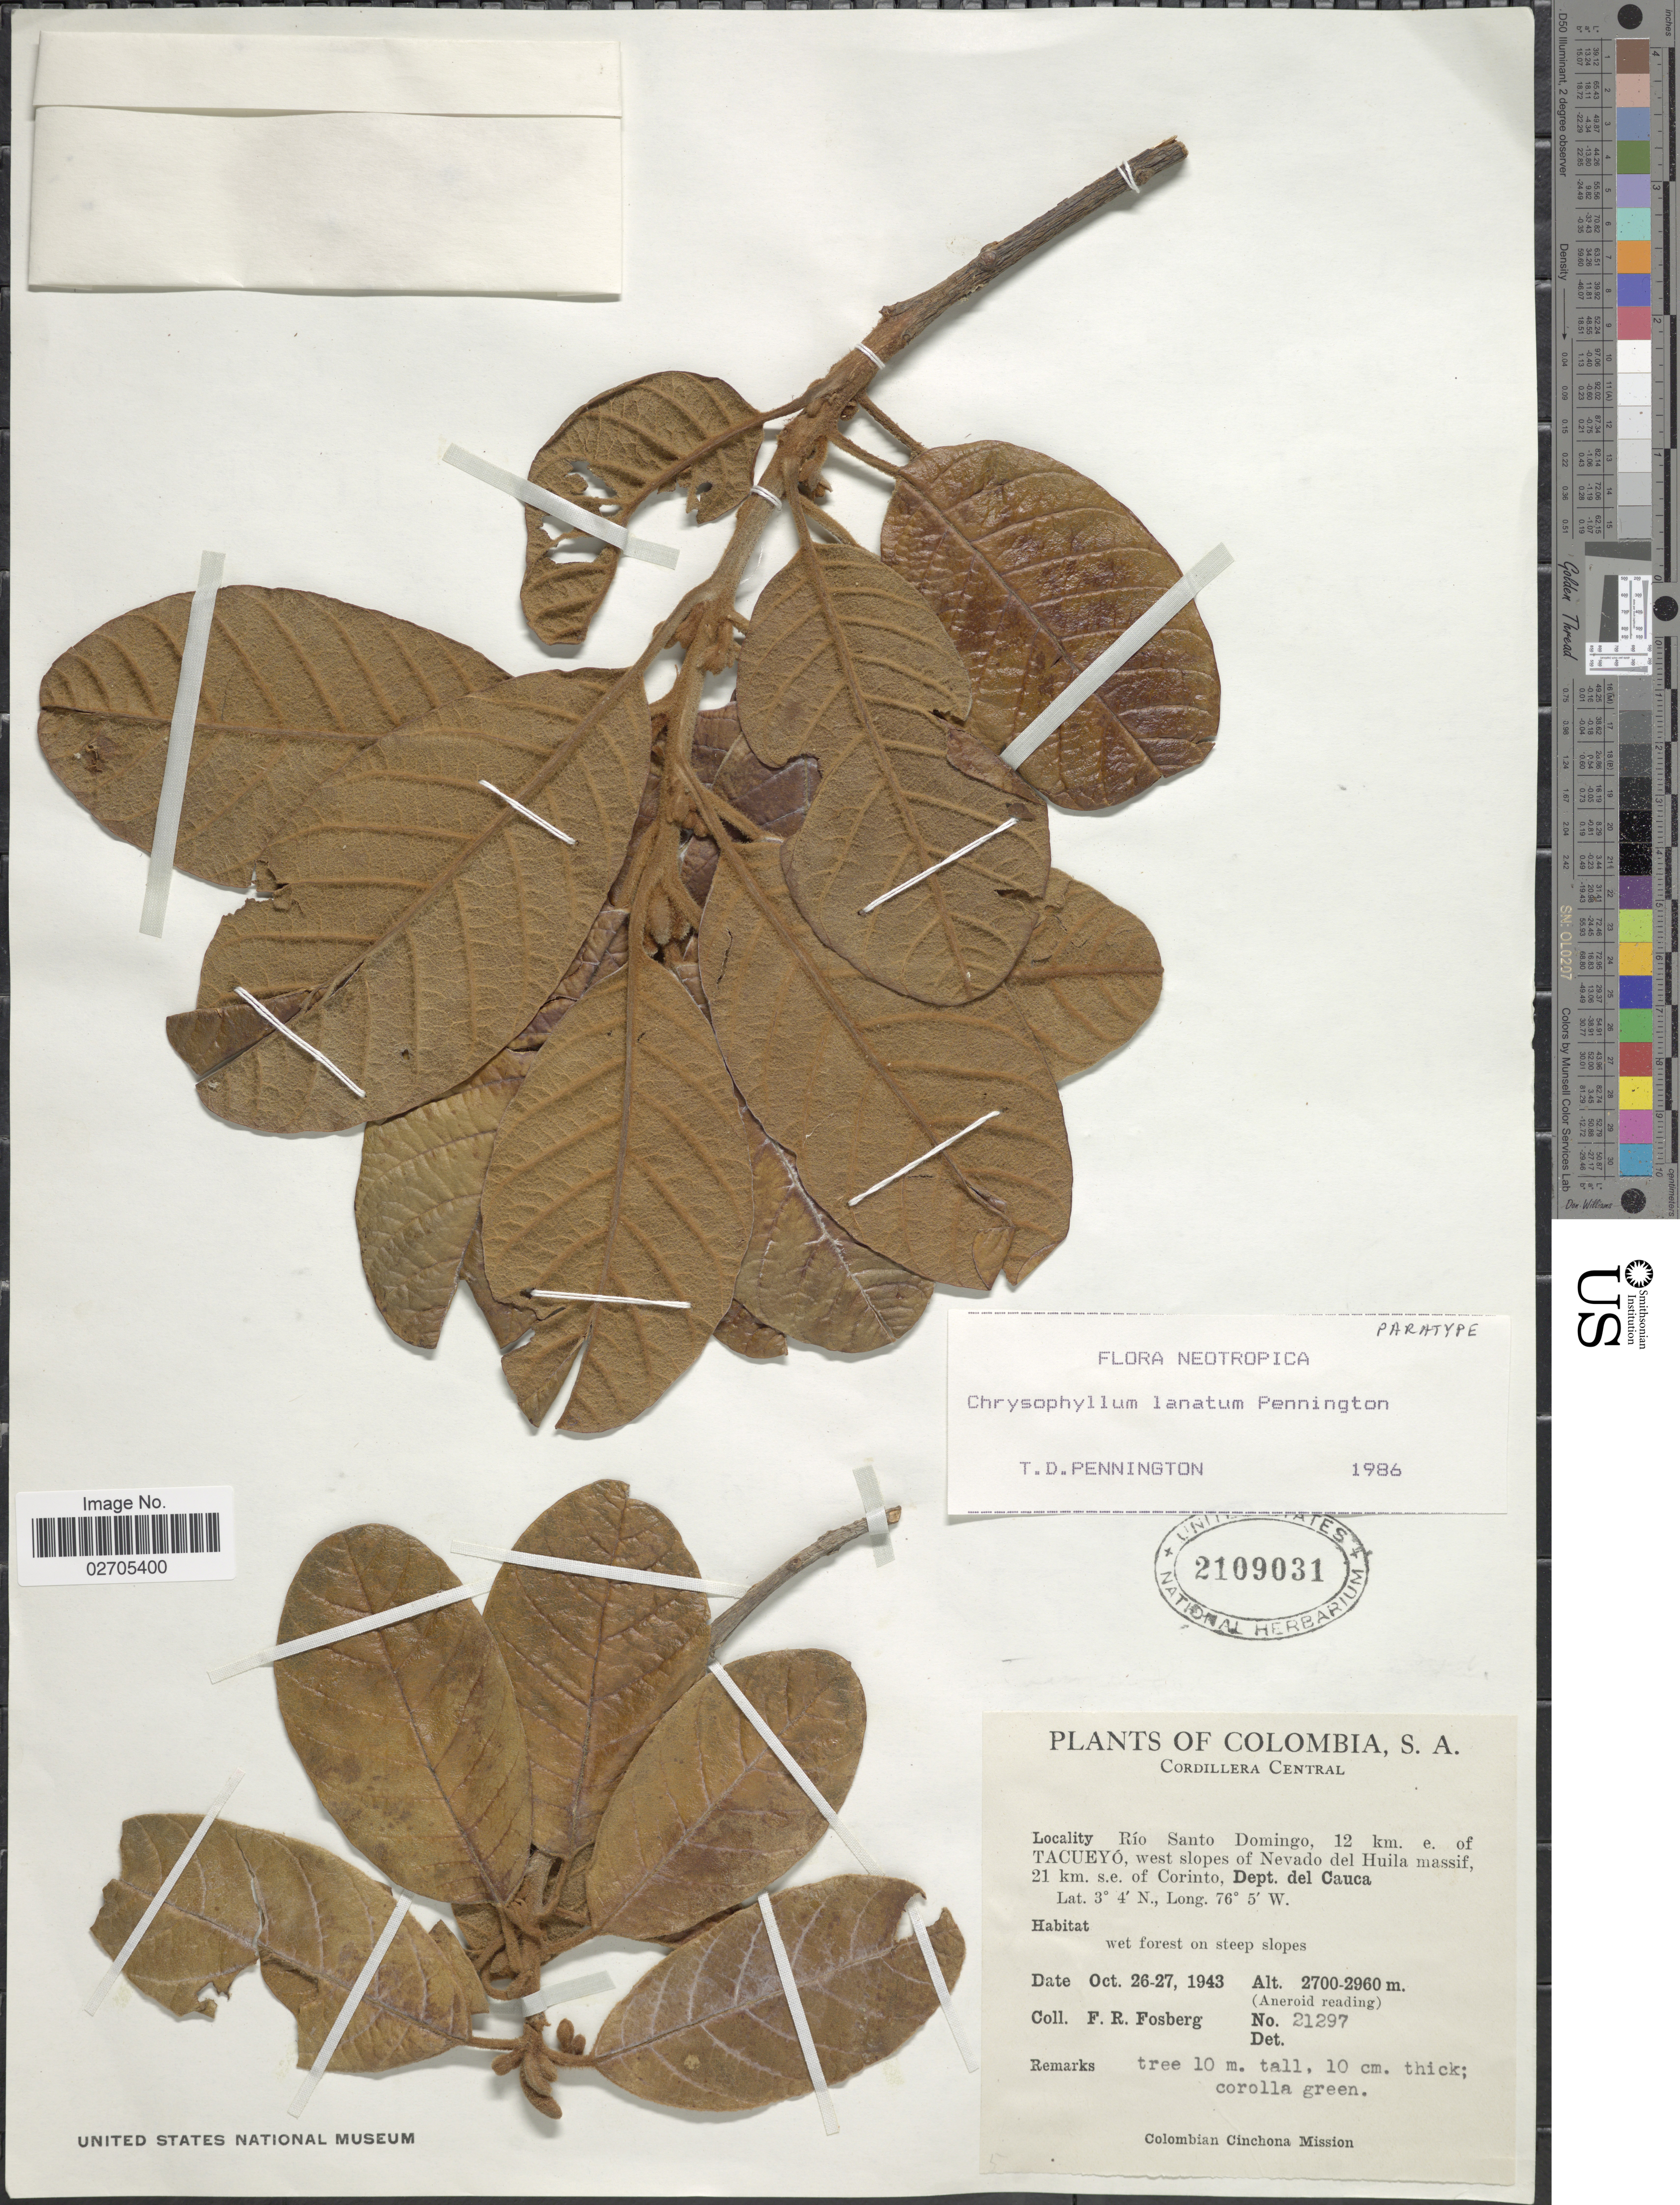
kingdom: Plantae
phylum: Tracheophyta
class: Magnoliopsida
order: Ericales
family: Sapotaceae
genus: Chrysophyllum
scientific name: Chrysophyllum lanatum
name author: T.D. Penn.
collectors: F. R. Fosberg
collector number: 21297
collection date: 1943-10-26/1943-10-27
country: Colombia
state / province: Cauca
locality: Cordillera Central, Río Santo Domingo, 12 km e. of Tacueyó, west slopes of Nevado del Huila massif, 21 km s.e. of Corinto, Dept. del Cauca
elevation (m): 2700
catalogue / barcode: US 2109031